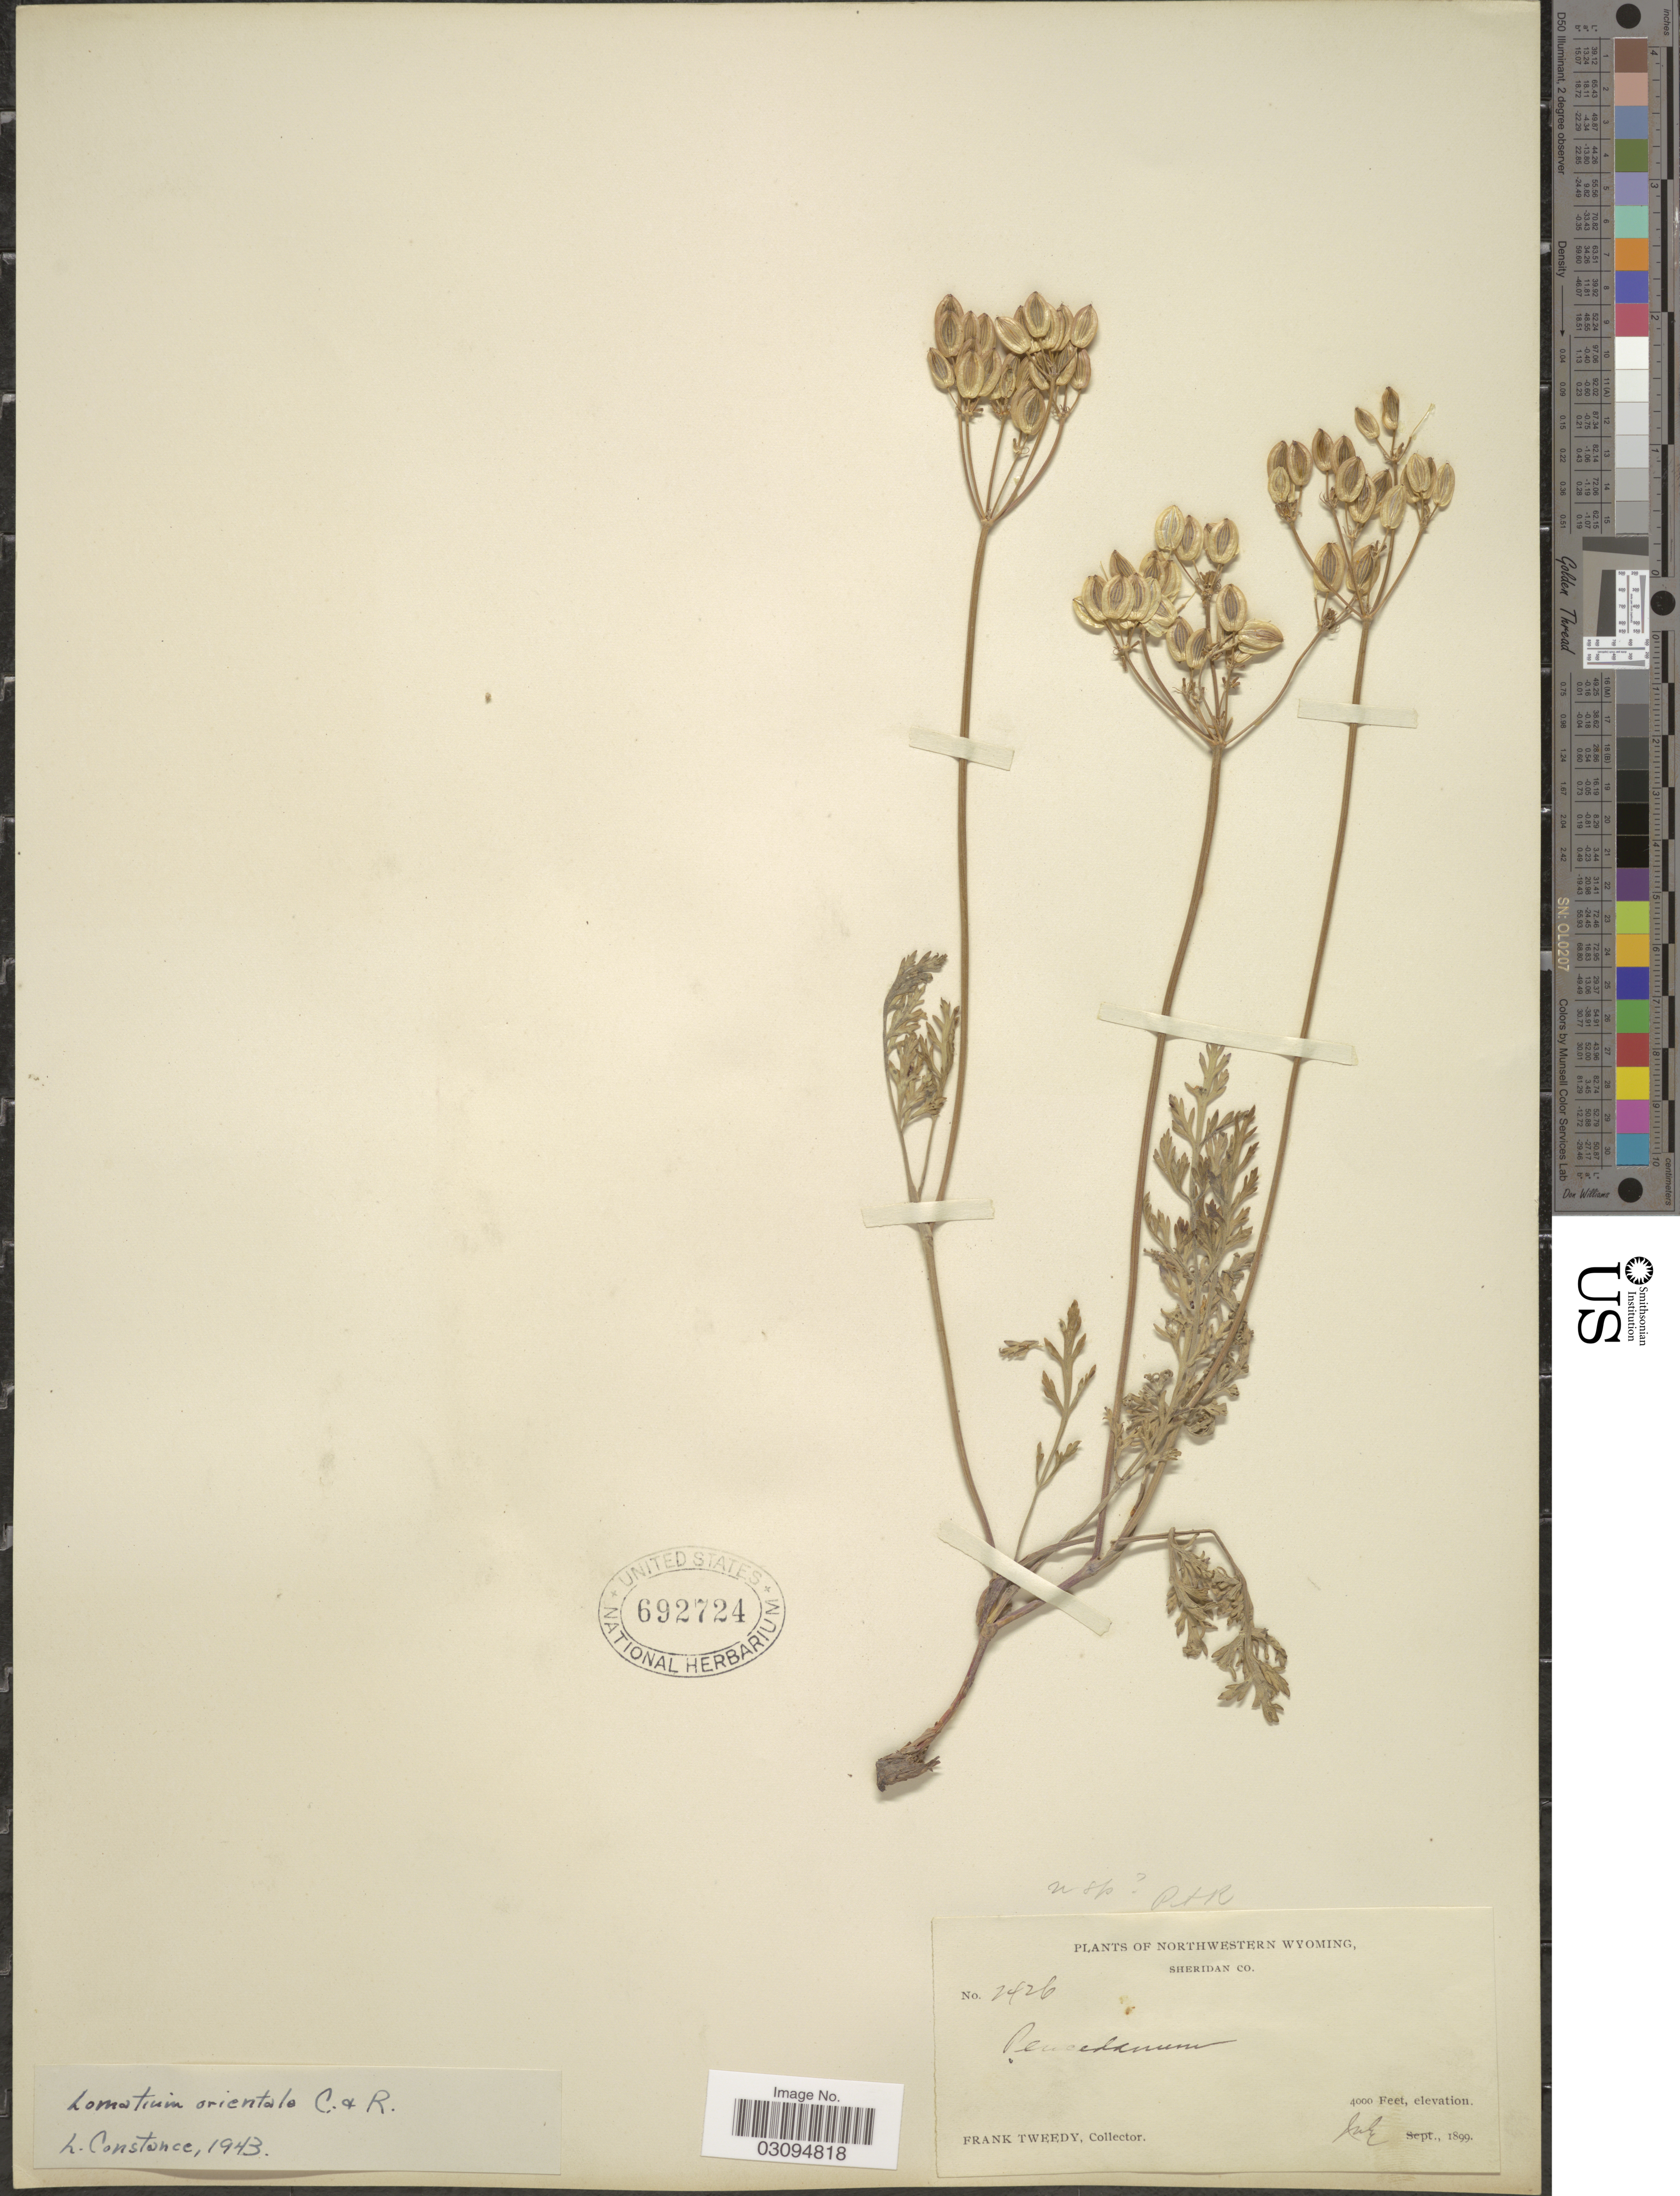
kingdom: Plantae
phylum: Tracheophyta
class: Magnoliopsida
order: Apiales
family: Apiaceae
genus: Lomatium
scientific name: Lomatium orientale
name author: J.M. Coult. & Rose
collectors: F. Tweedy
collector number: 2426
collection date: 1899-07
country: United States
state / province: Wyoming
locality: Northwestern Wyoming, Sheridan Co.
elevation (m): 1219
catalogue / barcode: US 692724